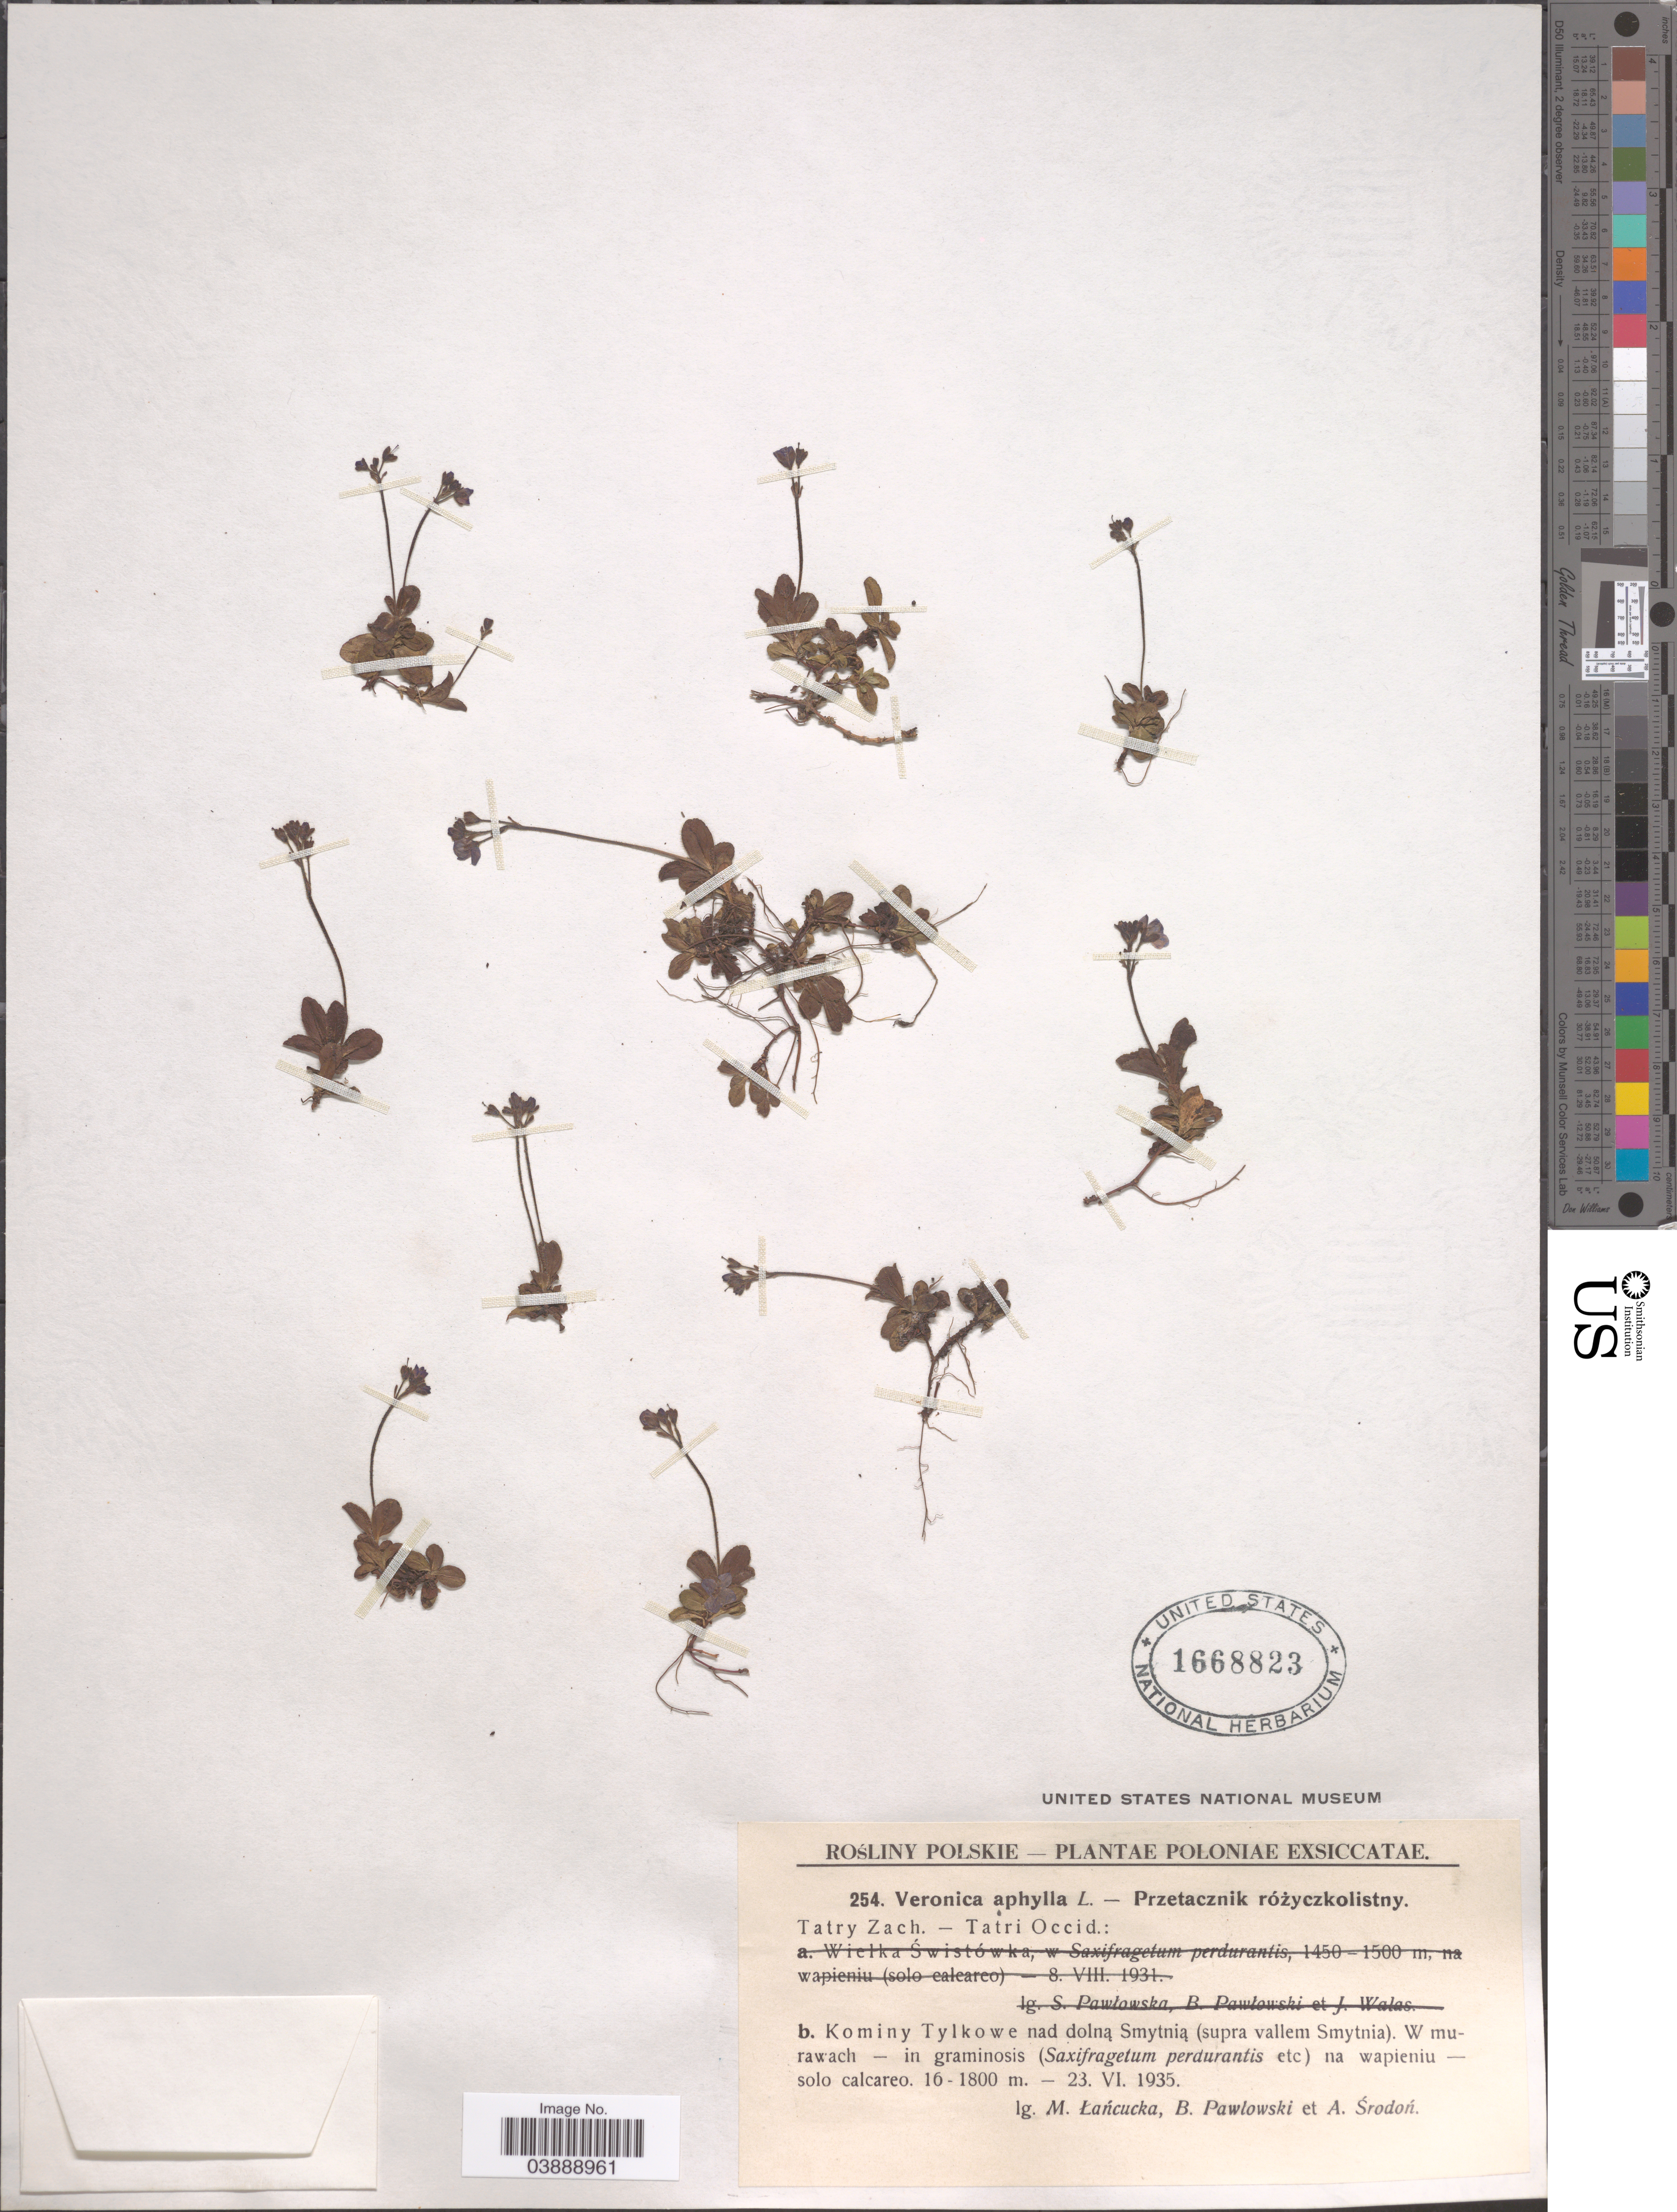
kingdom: Plantae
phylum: Tracheophyta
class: Magnoliopsida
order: Lamiales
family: Plantaginaceae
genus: Veronica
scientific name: Veronica aphylla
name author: L.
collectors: M. Lancucka, B. Pawlowski & A. Srodon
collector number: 254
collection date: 1935-06-23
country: Poland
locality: Poloniae. Kominy Tylkowe nad dolną Smytnią (supra vallem Smytnia). W murawach.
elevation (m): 1600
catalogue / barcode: US 1668823